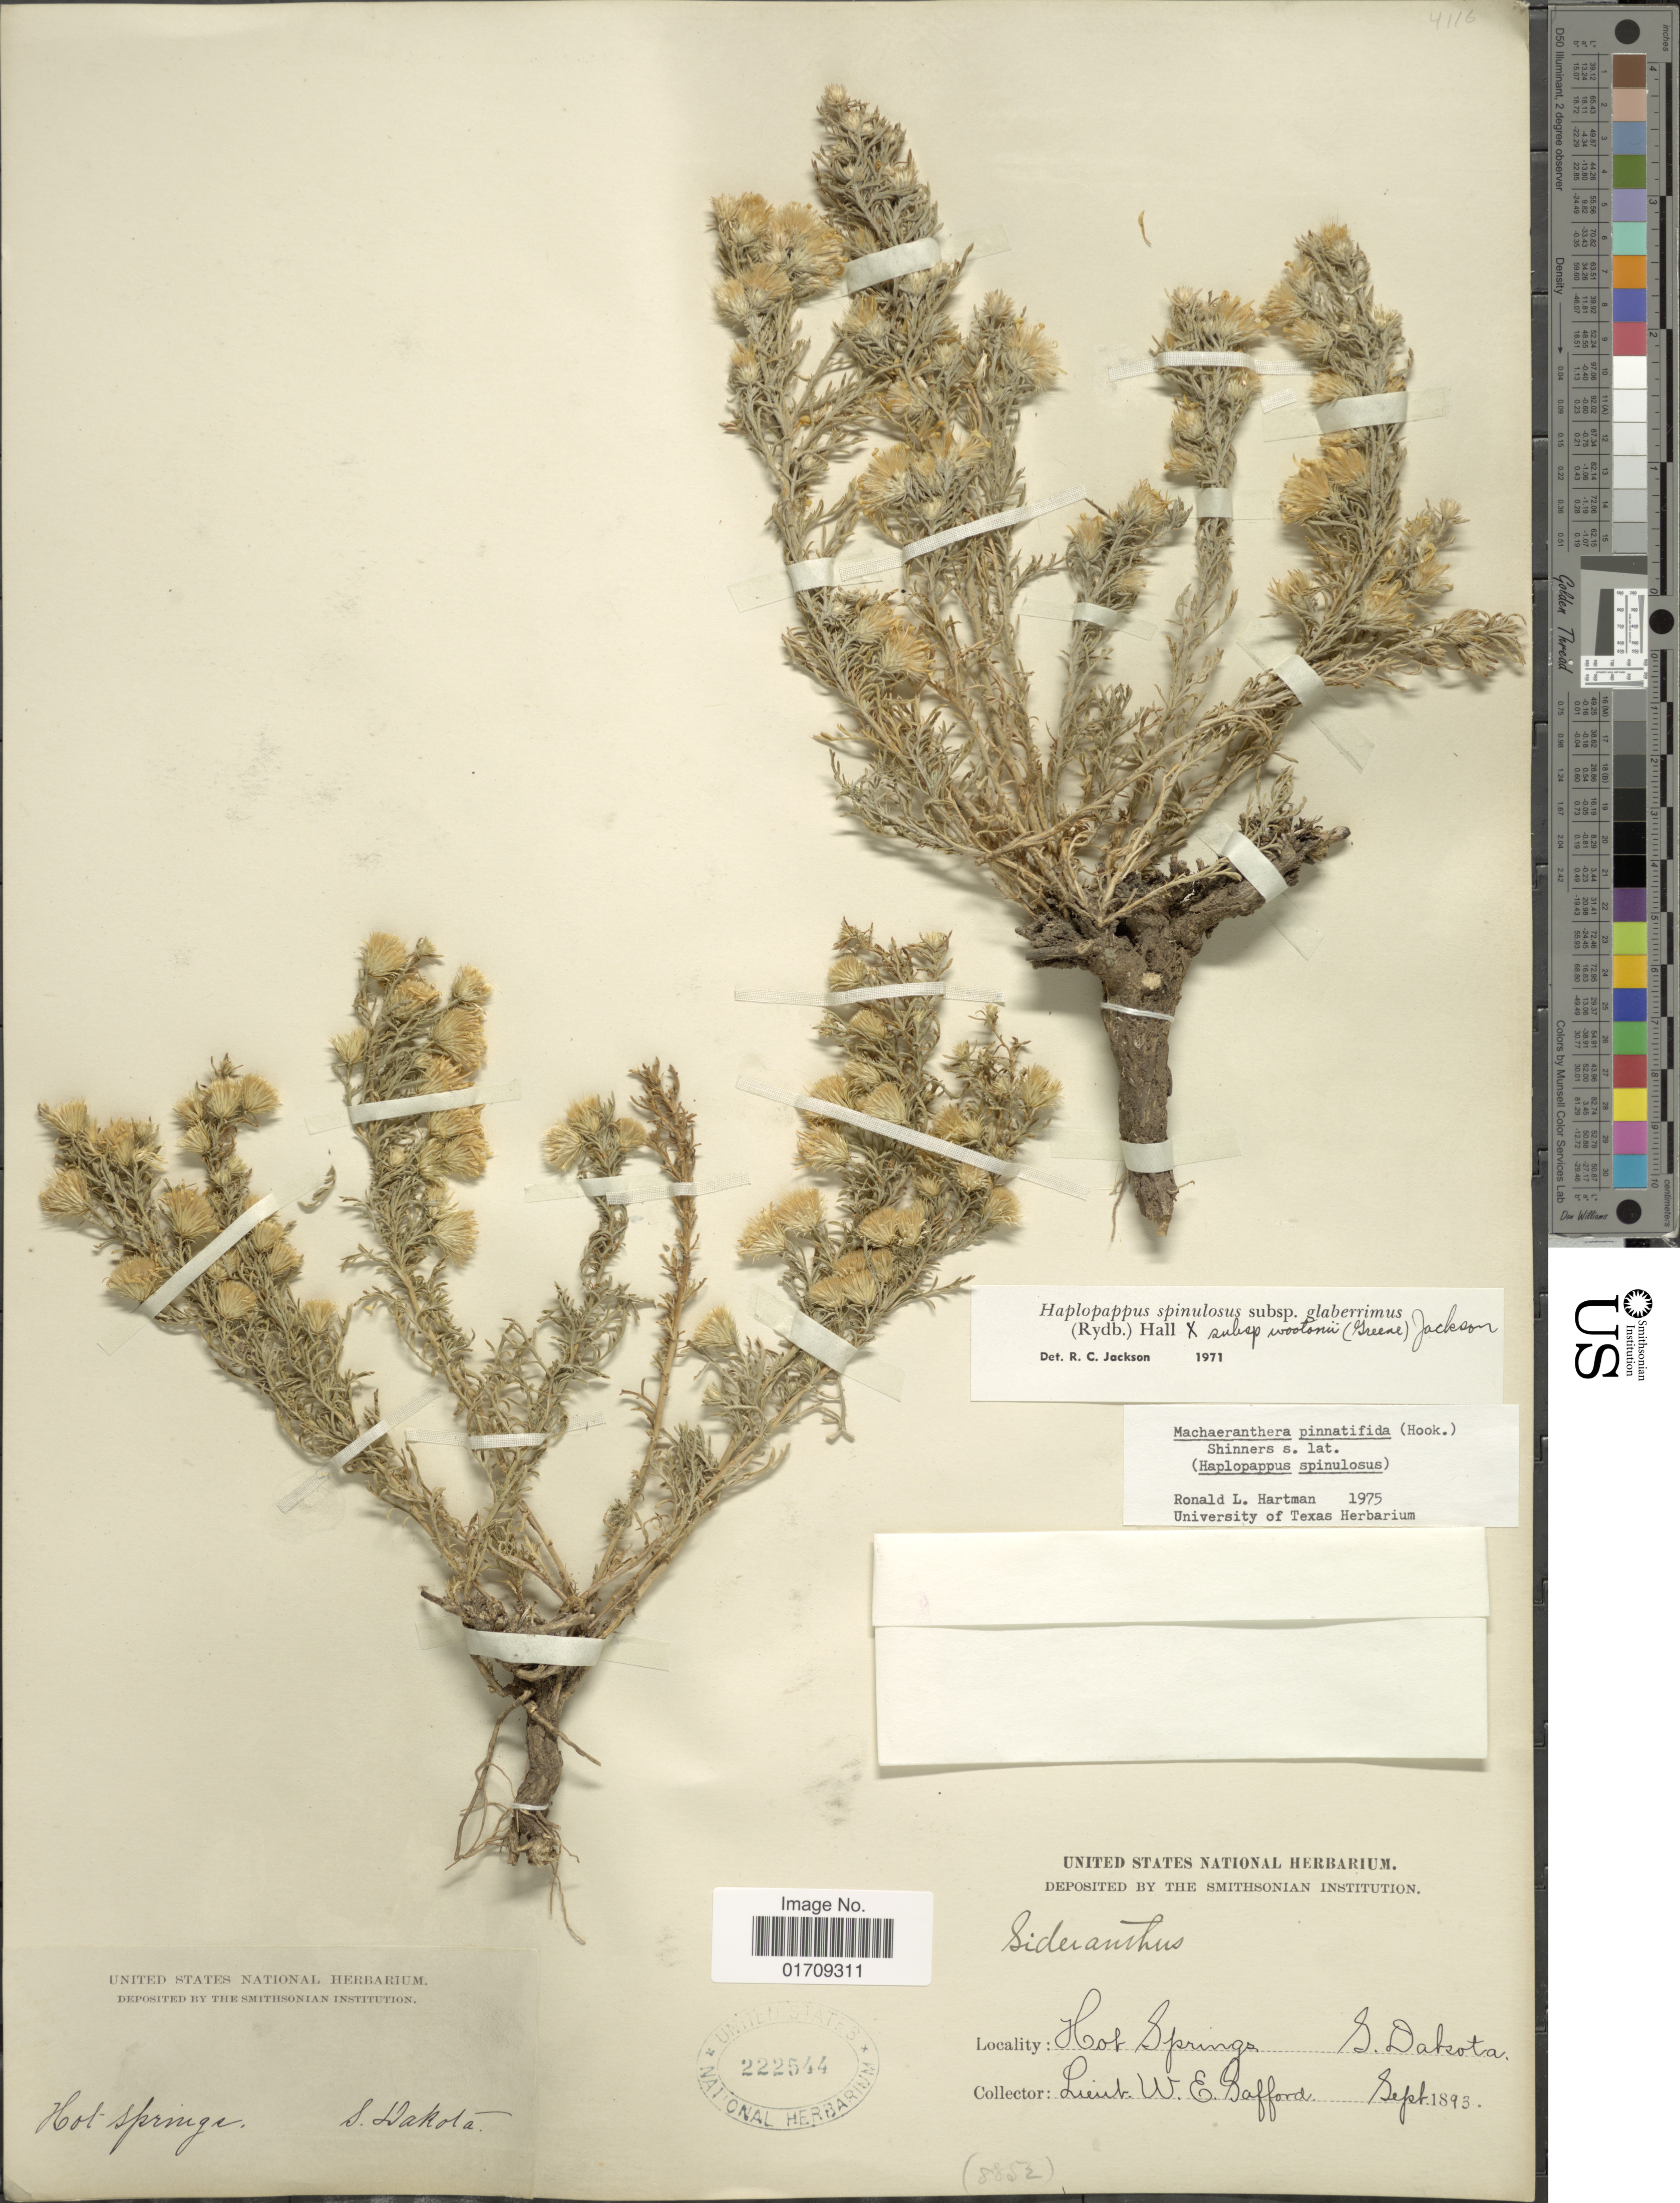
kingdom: Plantae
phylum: Tracheophyta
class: Magnoliopsida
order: Asterales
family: Asteraceae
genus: Machaeranthera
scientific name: Machaeranthera pinnatifida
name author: (Hook.) Shinners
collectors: W. E. Safford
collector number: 8852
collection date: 1893-09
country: United States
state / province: South Dakota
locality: Hot Springs, S. Dakota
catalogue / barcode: US 222544